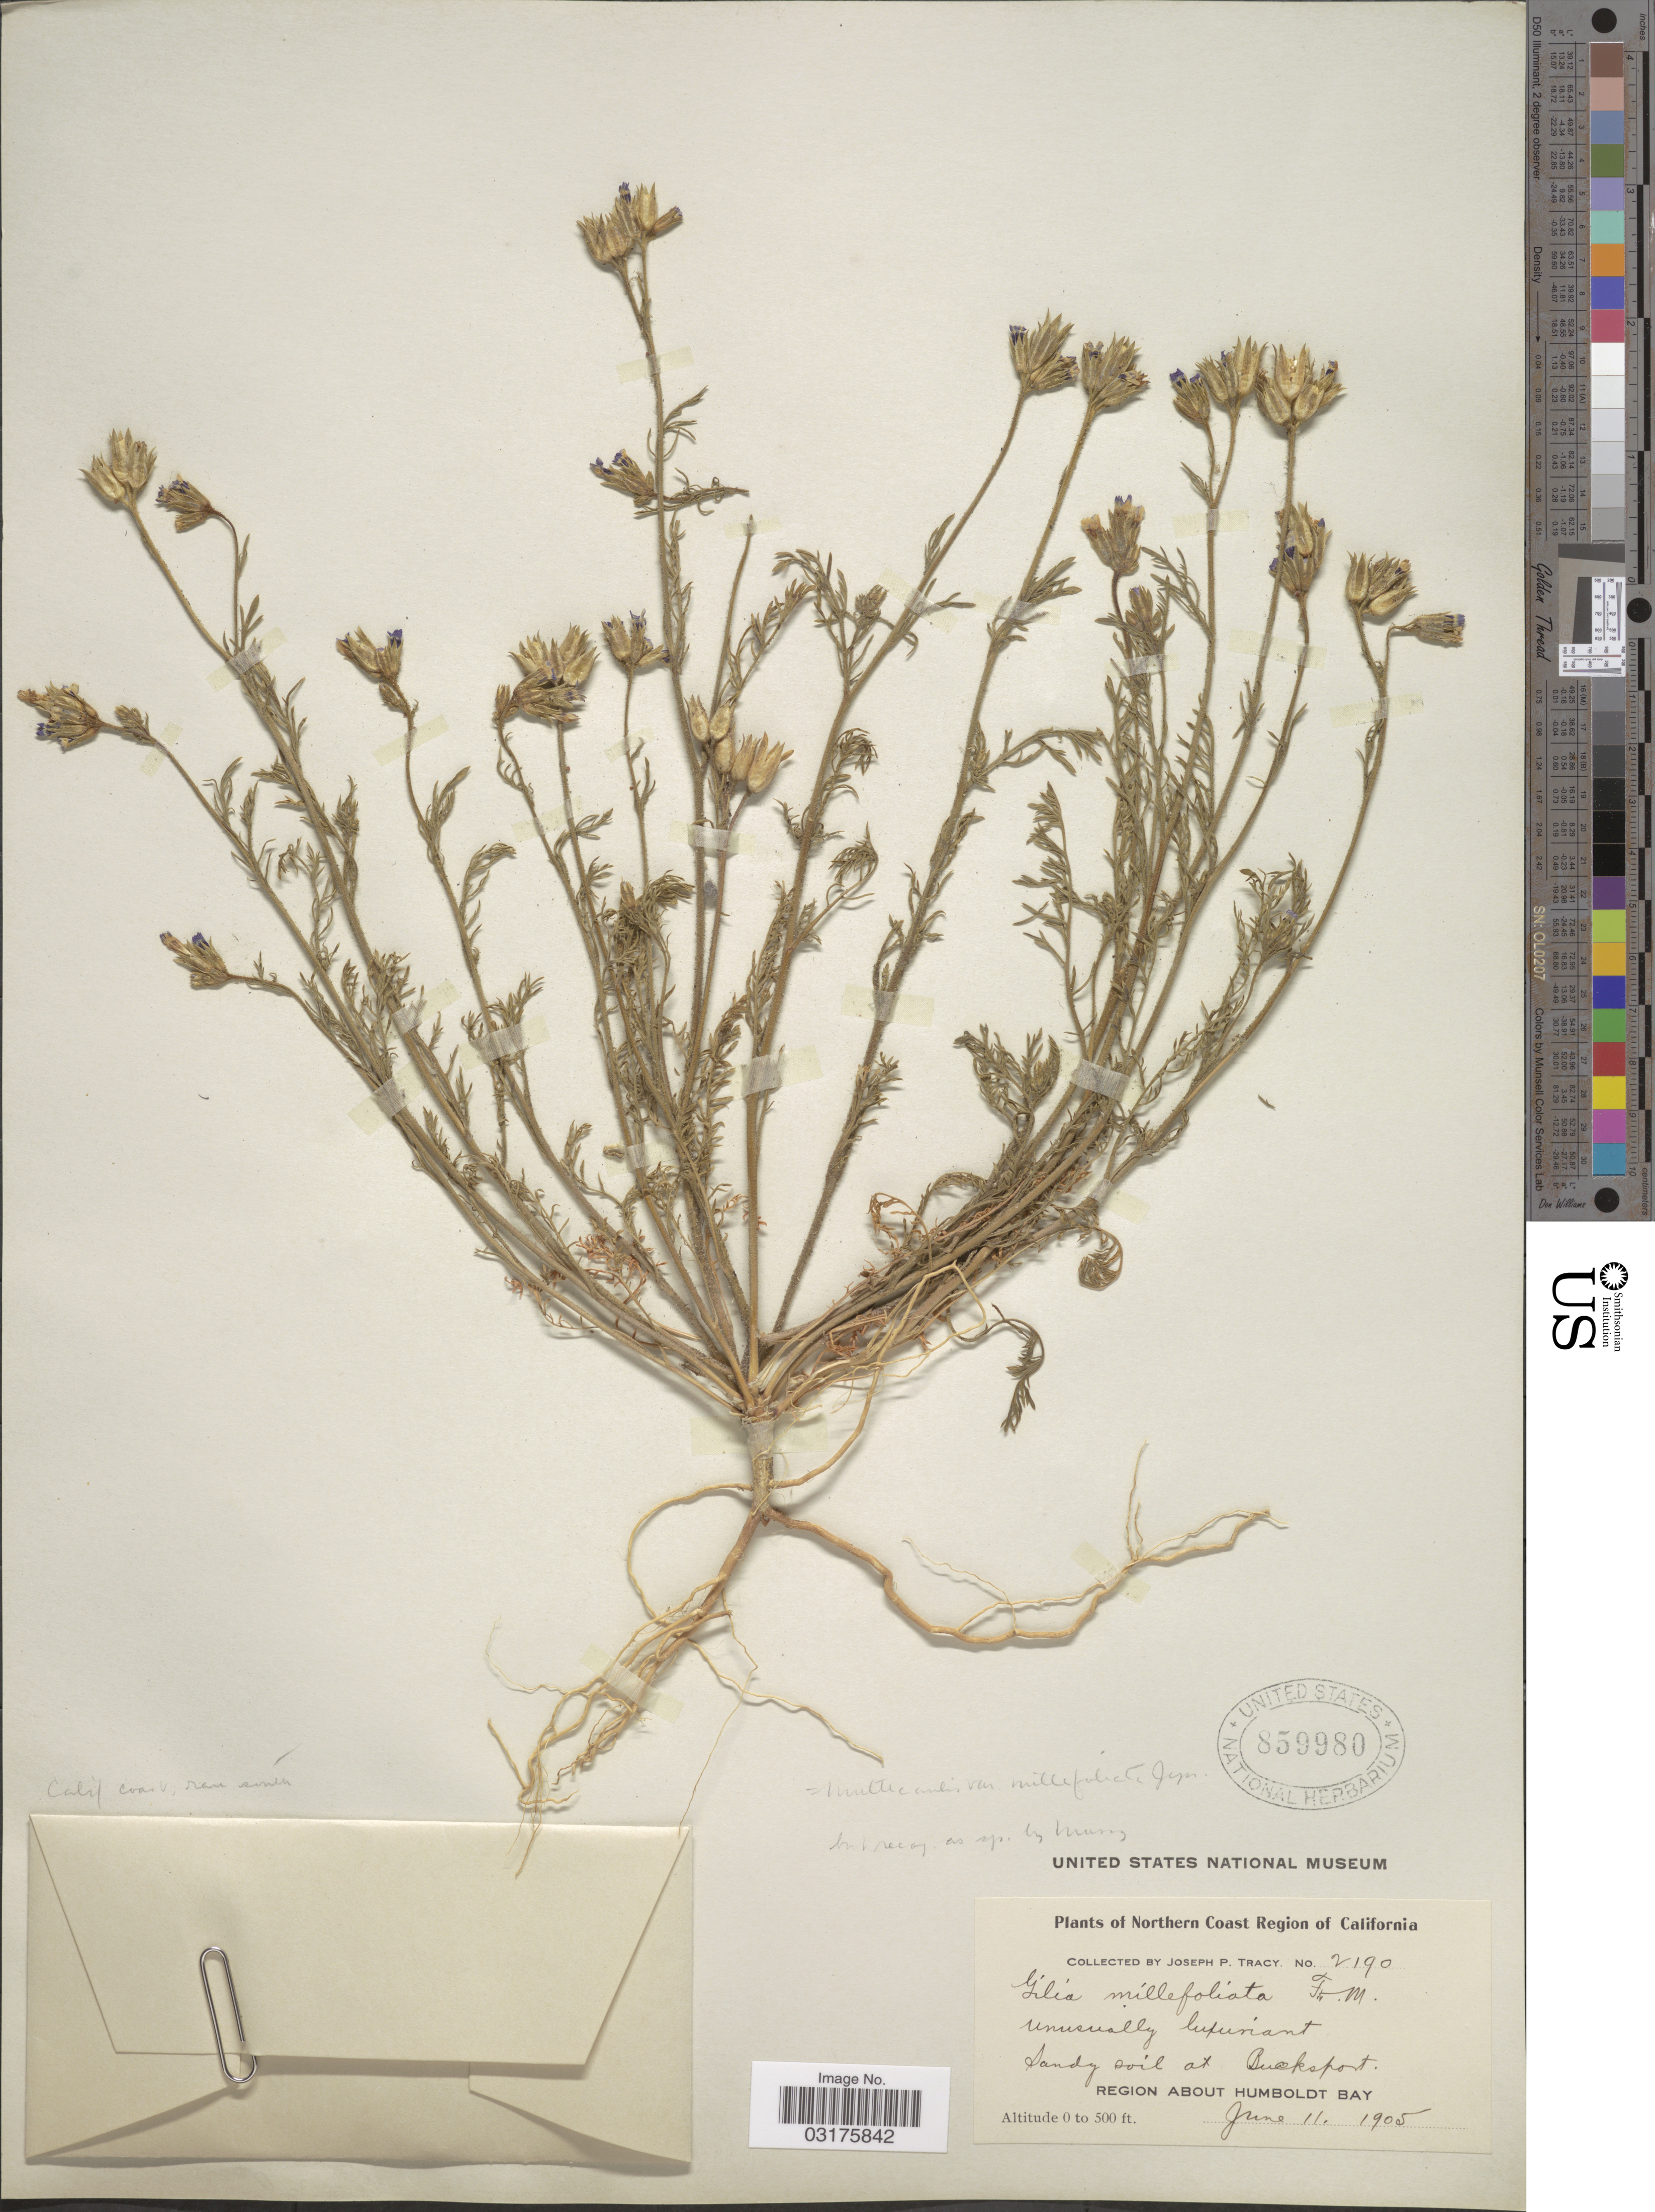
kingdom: Plantae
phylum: Tracheophyta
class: Magnoliopsida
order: Ericales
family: Polemoniaceae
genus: Gilia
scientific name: Gilia millefoliata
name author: Fisch. & C.A. Mey.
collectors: J. Tracy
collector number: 2190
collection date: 1905-06-11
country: United States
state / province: California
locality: Northern Coast Region, Bucksport. Region about Humboldt Bay.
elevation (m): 0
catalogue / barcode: US 859980